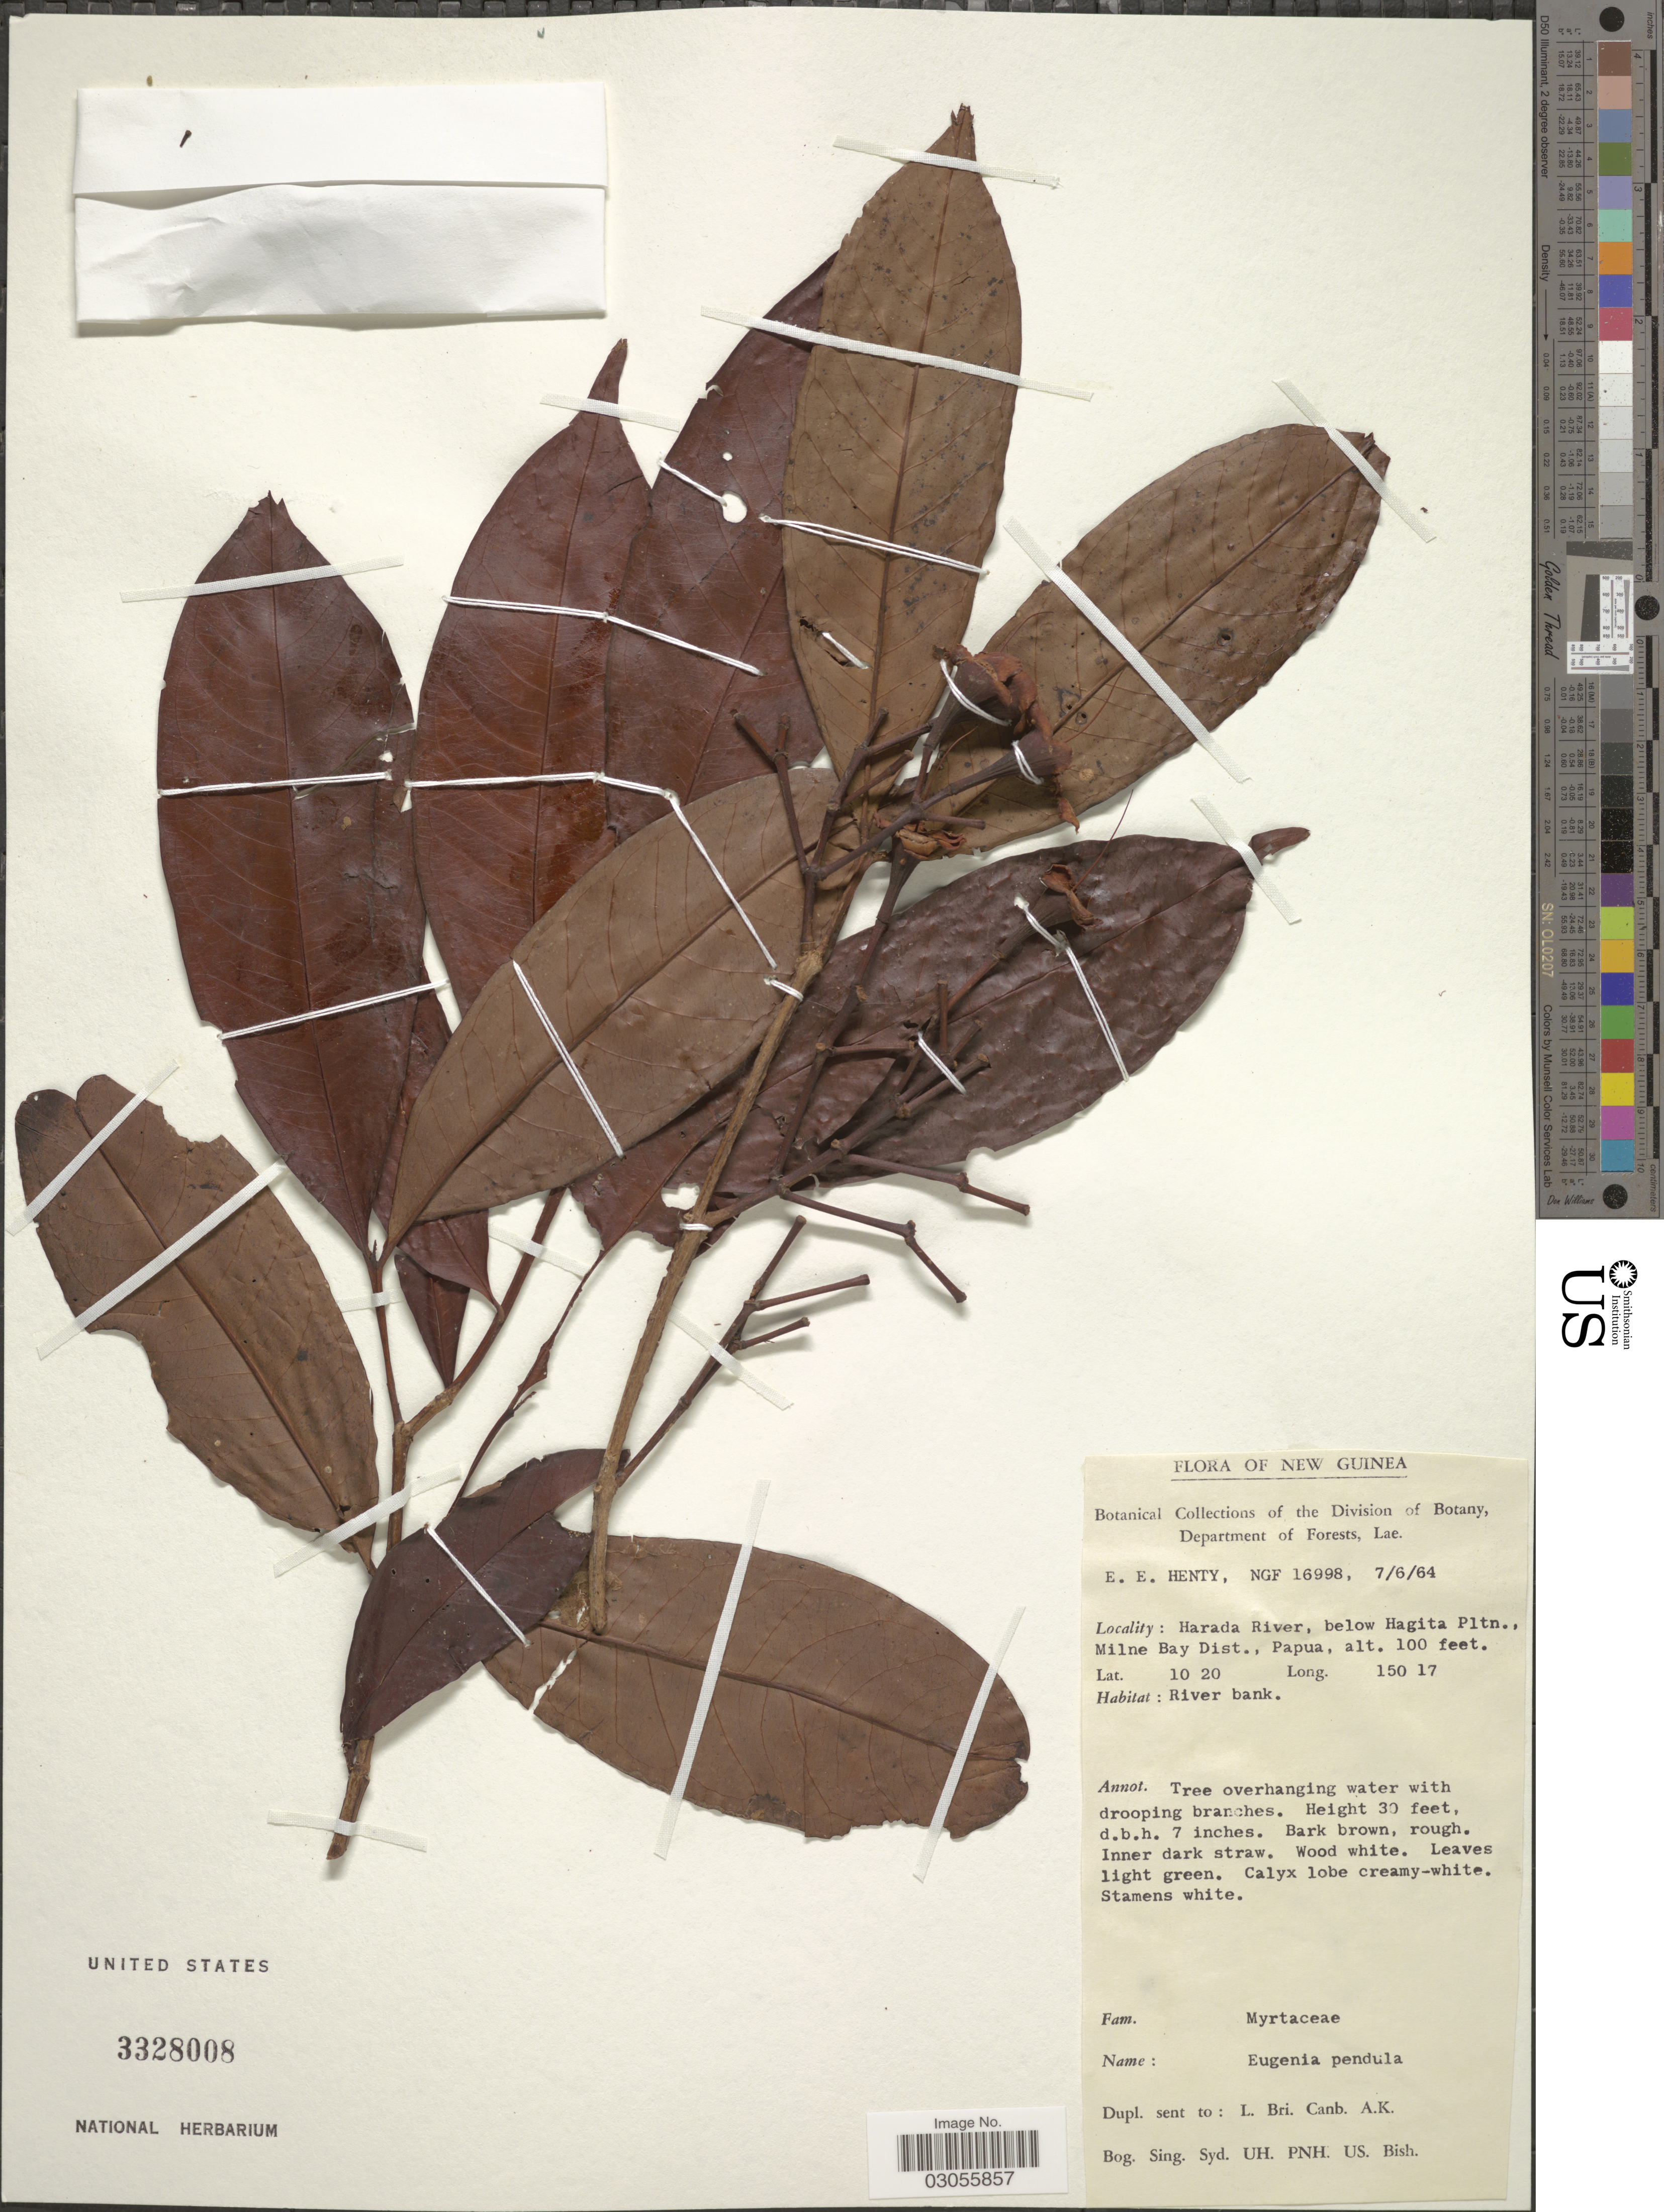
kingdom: Plantae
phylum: Tracheophyta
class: Magnoliopsida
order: Myrtales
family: Myrtaceae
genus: Syzygium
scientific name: Syzygium lagerstroemioides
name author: Merr. & L.M. Perry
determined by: Strong, Mark T., (BOT), Smithsonian Institution - National Museum of Natural History (UNITED STATES)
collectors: E. Henty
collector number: NGF 16998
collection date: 1964-06-07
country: Papua New Guinea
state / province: Milne Bay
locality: New Guinea. Harada River, below Hagita Pltn., Milne Bay Dist., Papua.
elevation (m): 30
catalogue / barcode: US 3328008